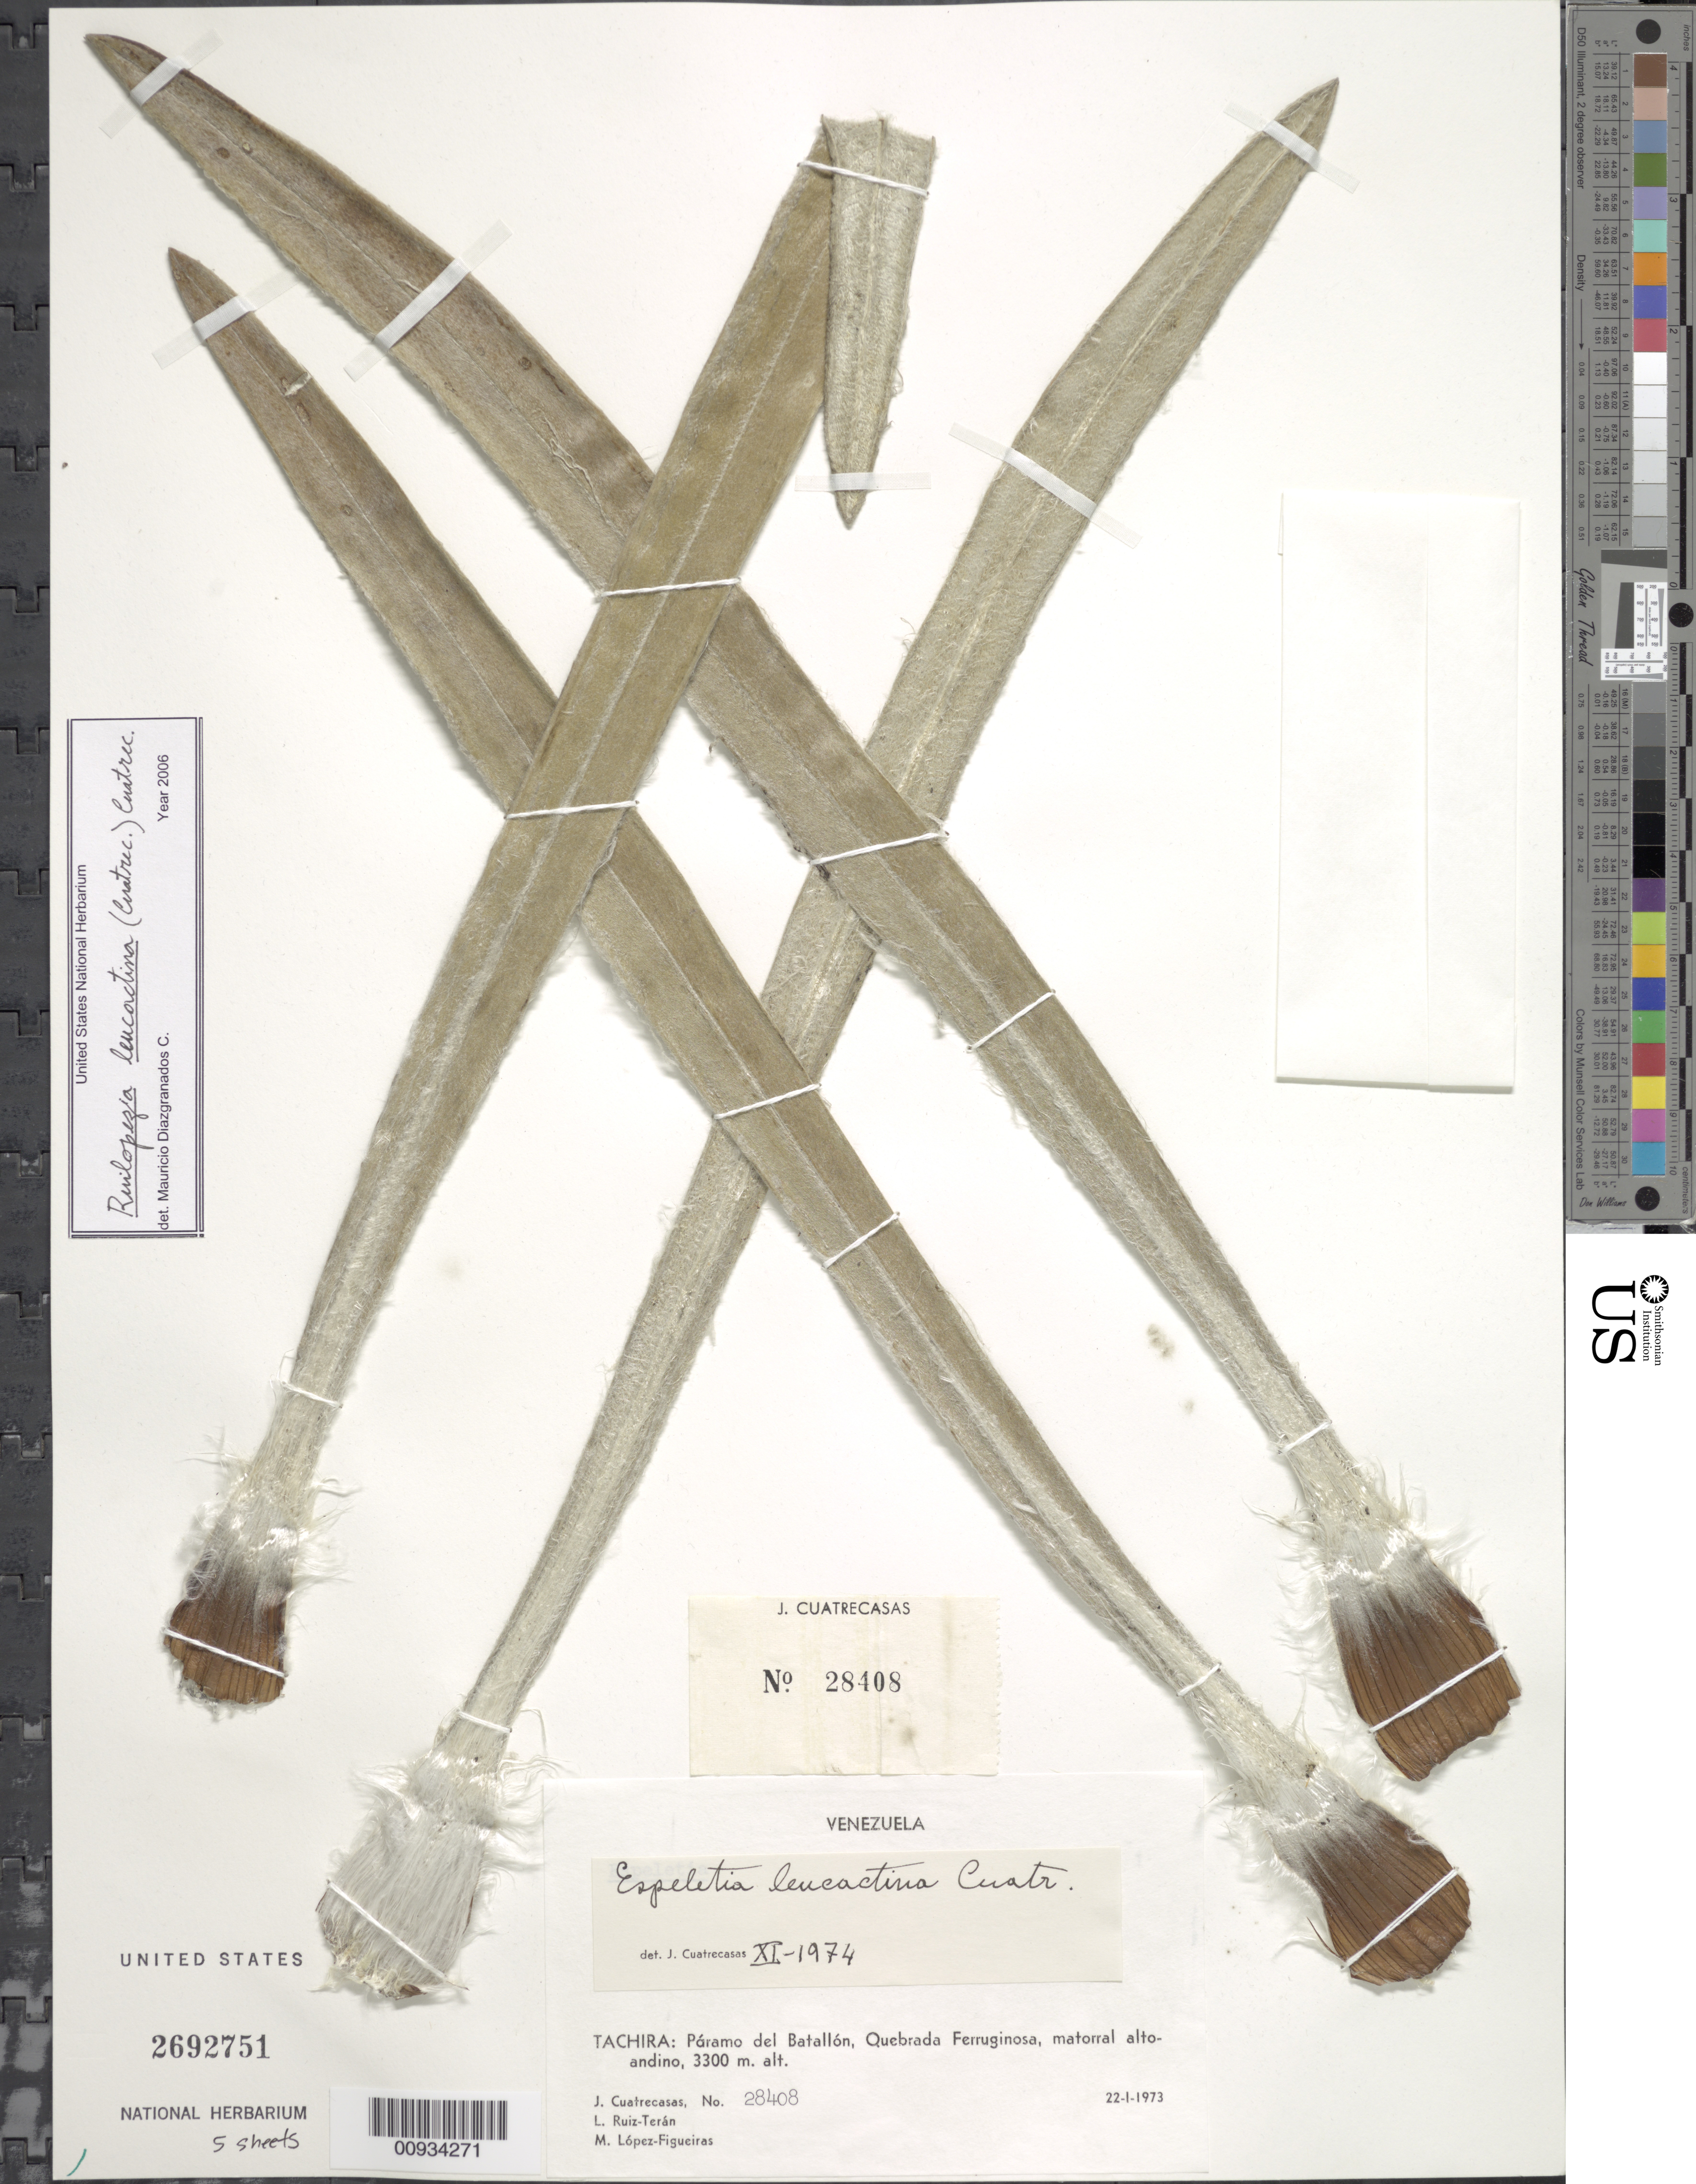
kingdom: Plantae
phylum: Tracheophyta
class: Magnoliopsida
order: Asterales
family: Asteraceae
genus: Ruilopezia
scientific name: Ruilopezia leucactina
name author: (Cuatrec.) Cuatrec.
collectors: J. Cuatrecasas, L. E. Ruíz-Terán & M. López Figueiras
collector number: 28408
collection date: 1973-01-22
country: Venezuela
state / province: Tachira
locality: Paramo del Batallon, Quebrada Ferruginosa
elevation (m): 3300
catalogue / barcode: US 2692751